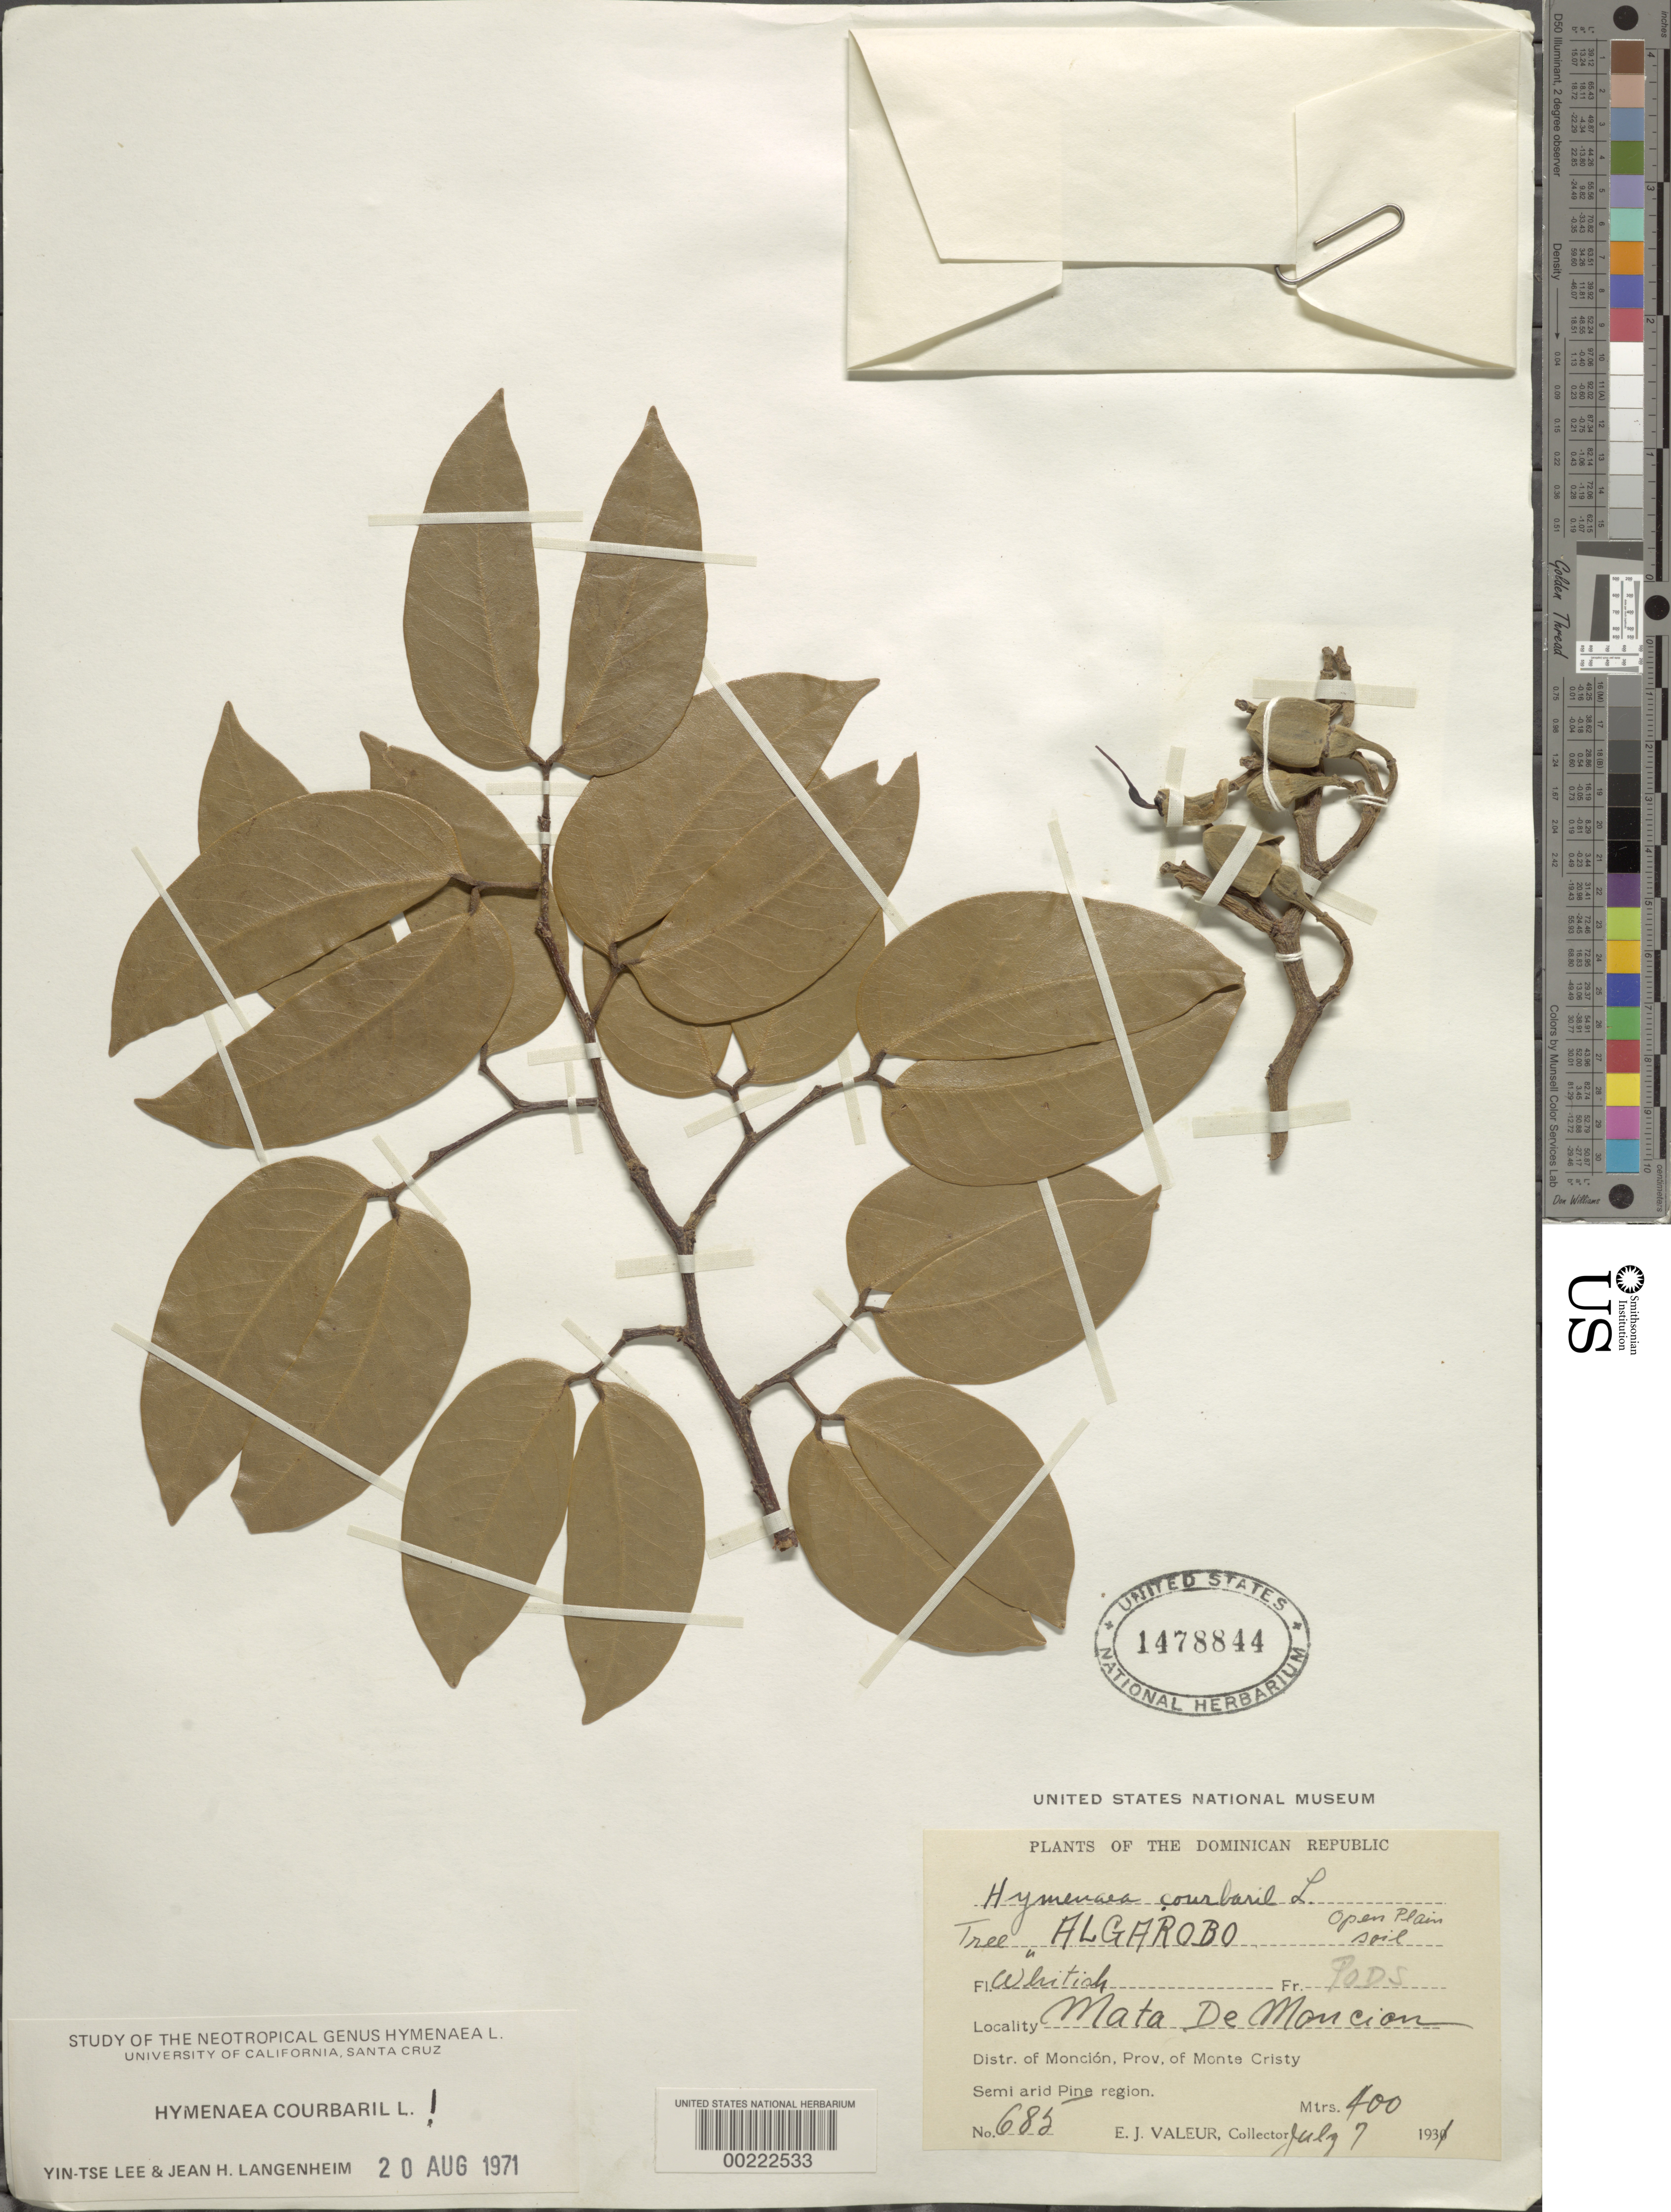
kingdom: Plantae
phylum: Tracheophyta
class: Magnoliopsida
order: Fabales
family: Fabaceae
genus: Hymenaea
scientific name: Hymenaea courbaril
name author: L.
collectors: E. Valeur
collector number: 685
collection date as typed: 07 Jul 1931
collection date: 1931-07-07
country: Dominican Republic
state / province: Santiago Rodríguez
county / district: Monción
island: Hispaniola Island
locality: Mata de moncion; dist. of moncion. [province originally recorded as monte cristi.]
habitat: Semi arid pine region; open plain soil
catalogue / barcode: US 1478844